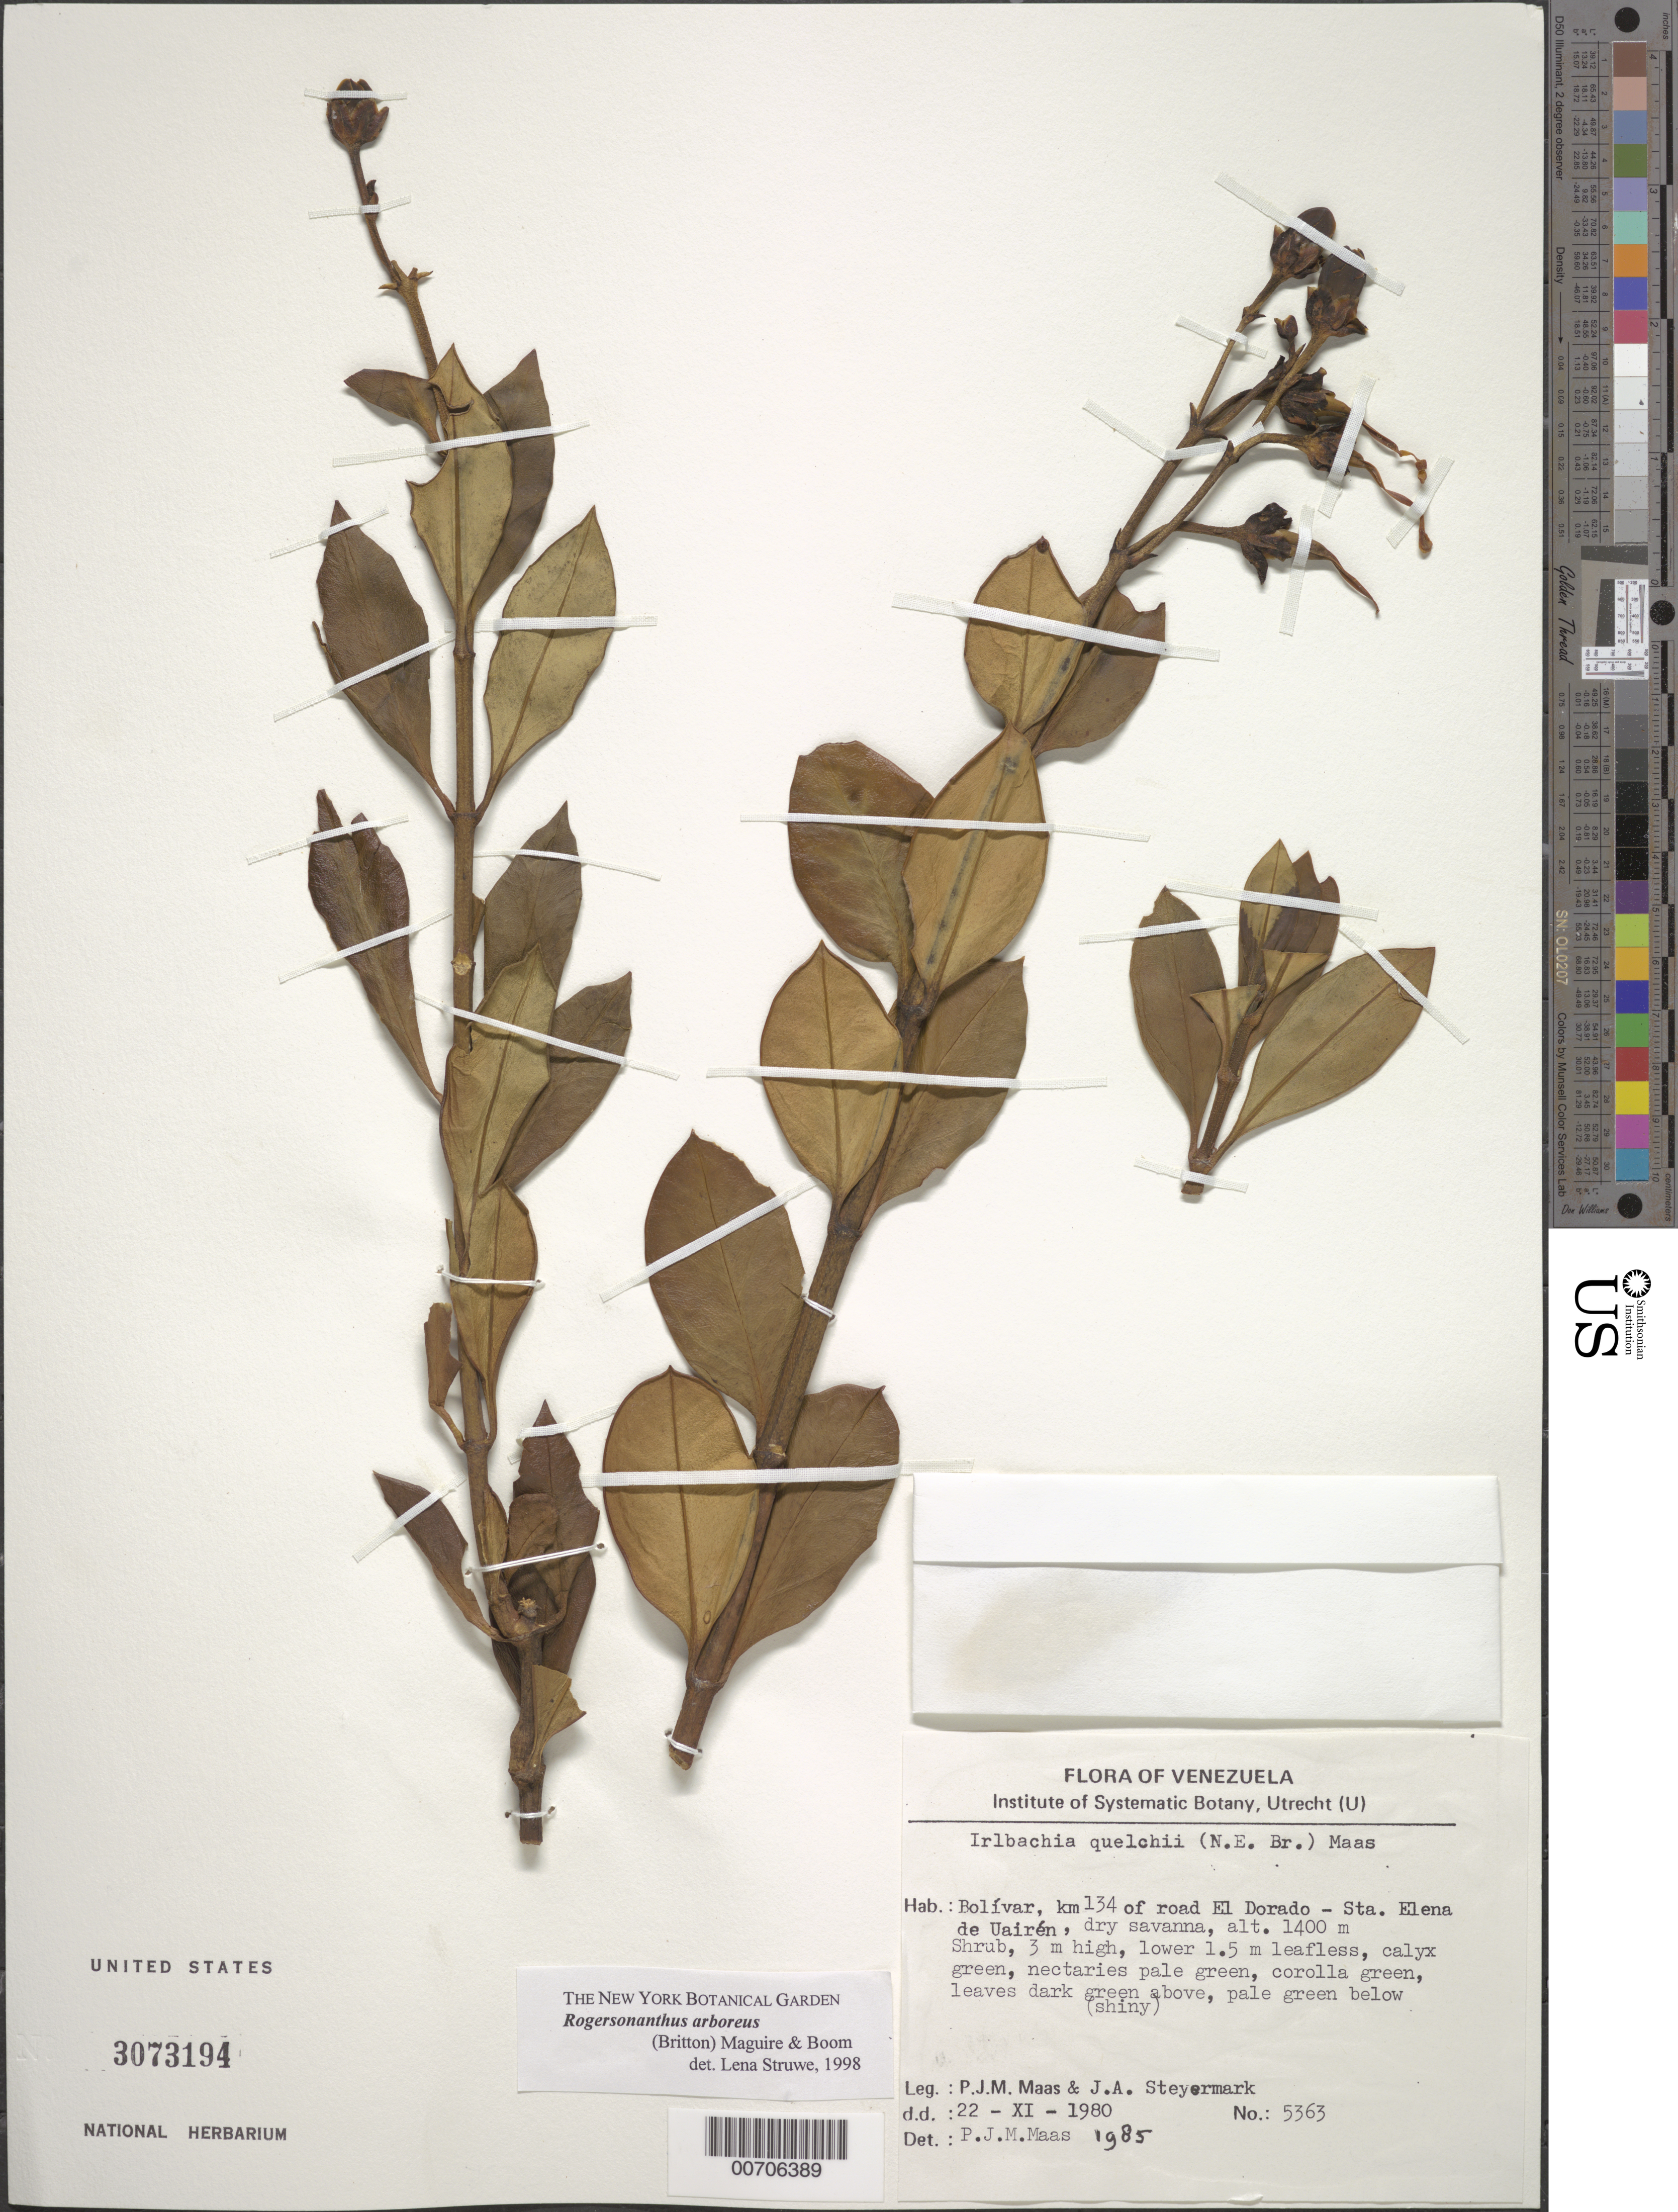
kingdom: Plantae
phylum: Tracheophyta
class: Magnoliopsida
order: Gentianales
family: Gentianaceae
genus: Rogersonanthus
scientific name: Rogersonanthus arboreus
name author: (Britton) Maguire & B.M. Boom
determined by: Struwe, L.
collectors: P. Maas & J. Steyermark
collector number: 5363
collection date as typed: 22-Nov-80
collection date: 1980-11-22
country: Venezuela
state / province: Bolívar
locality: El Dorado to Sta. Elena de Uairén road, km 134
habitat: Dry savanna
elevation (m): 1400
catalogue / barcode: US 3073194